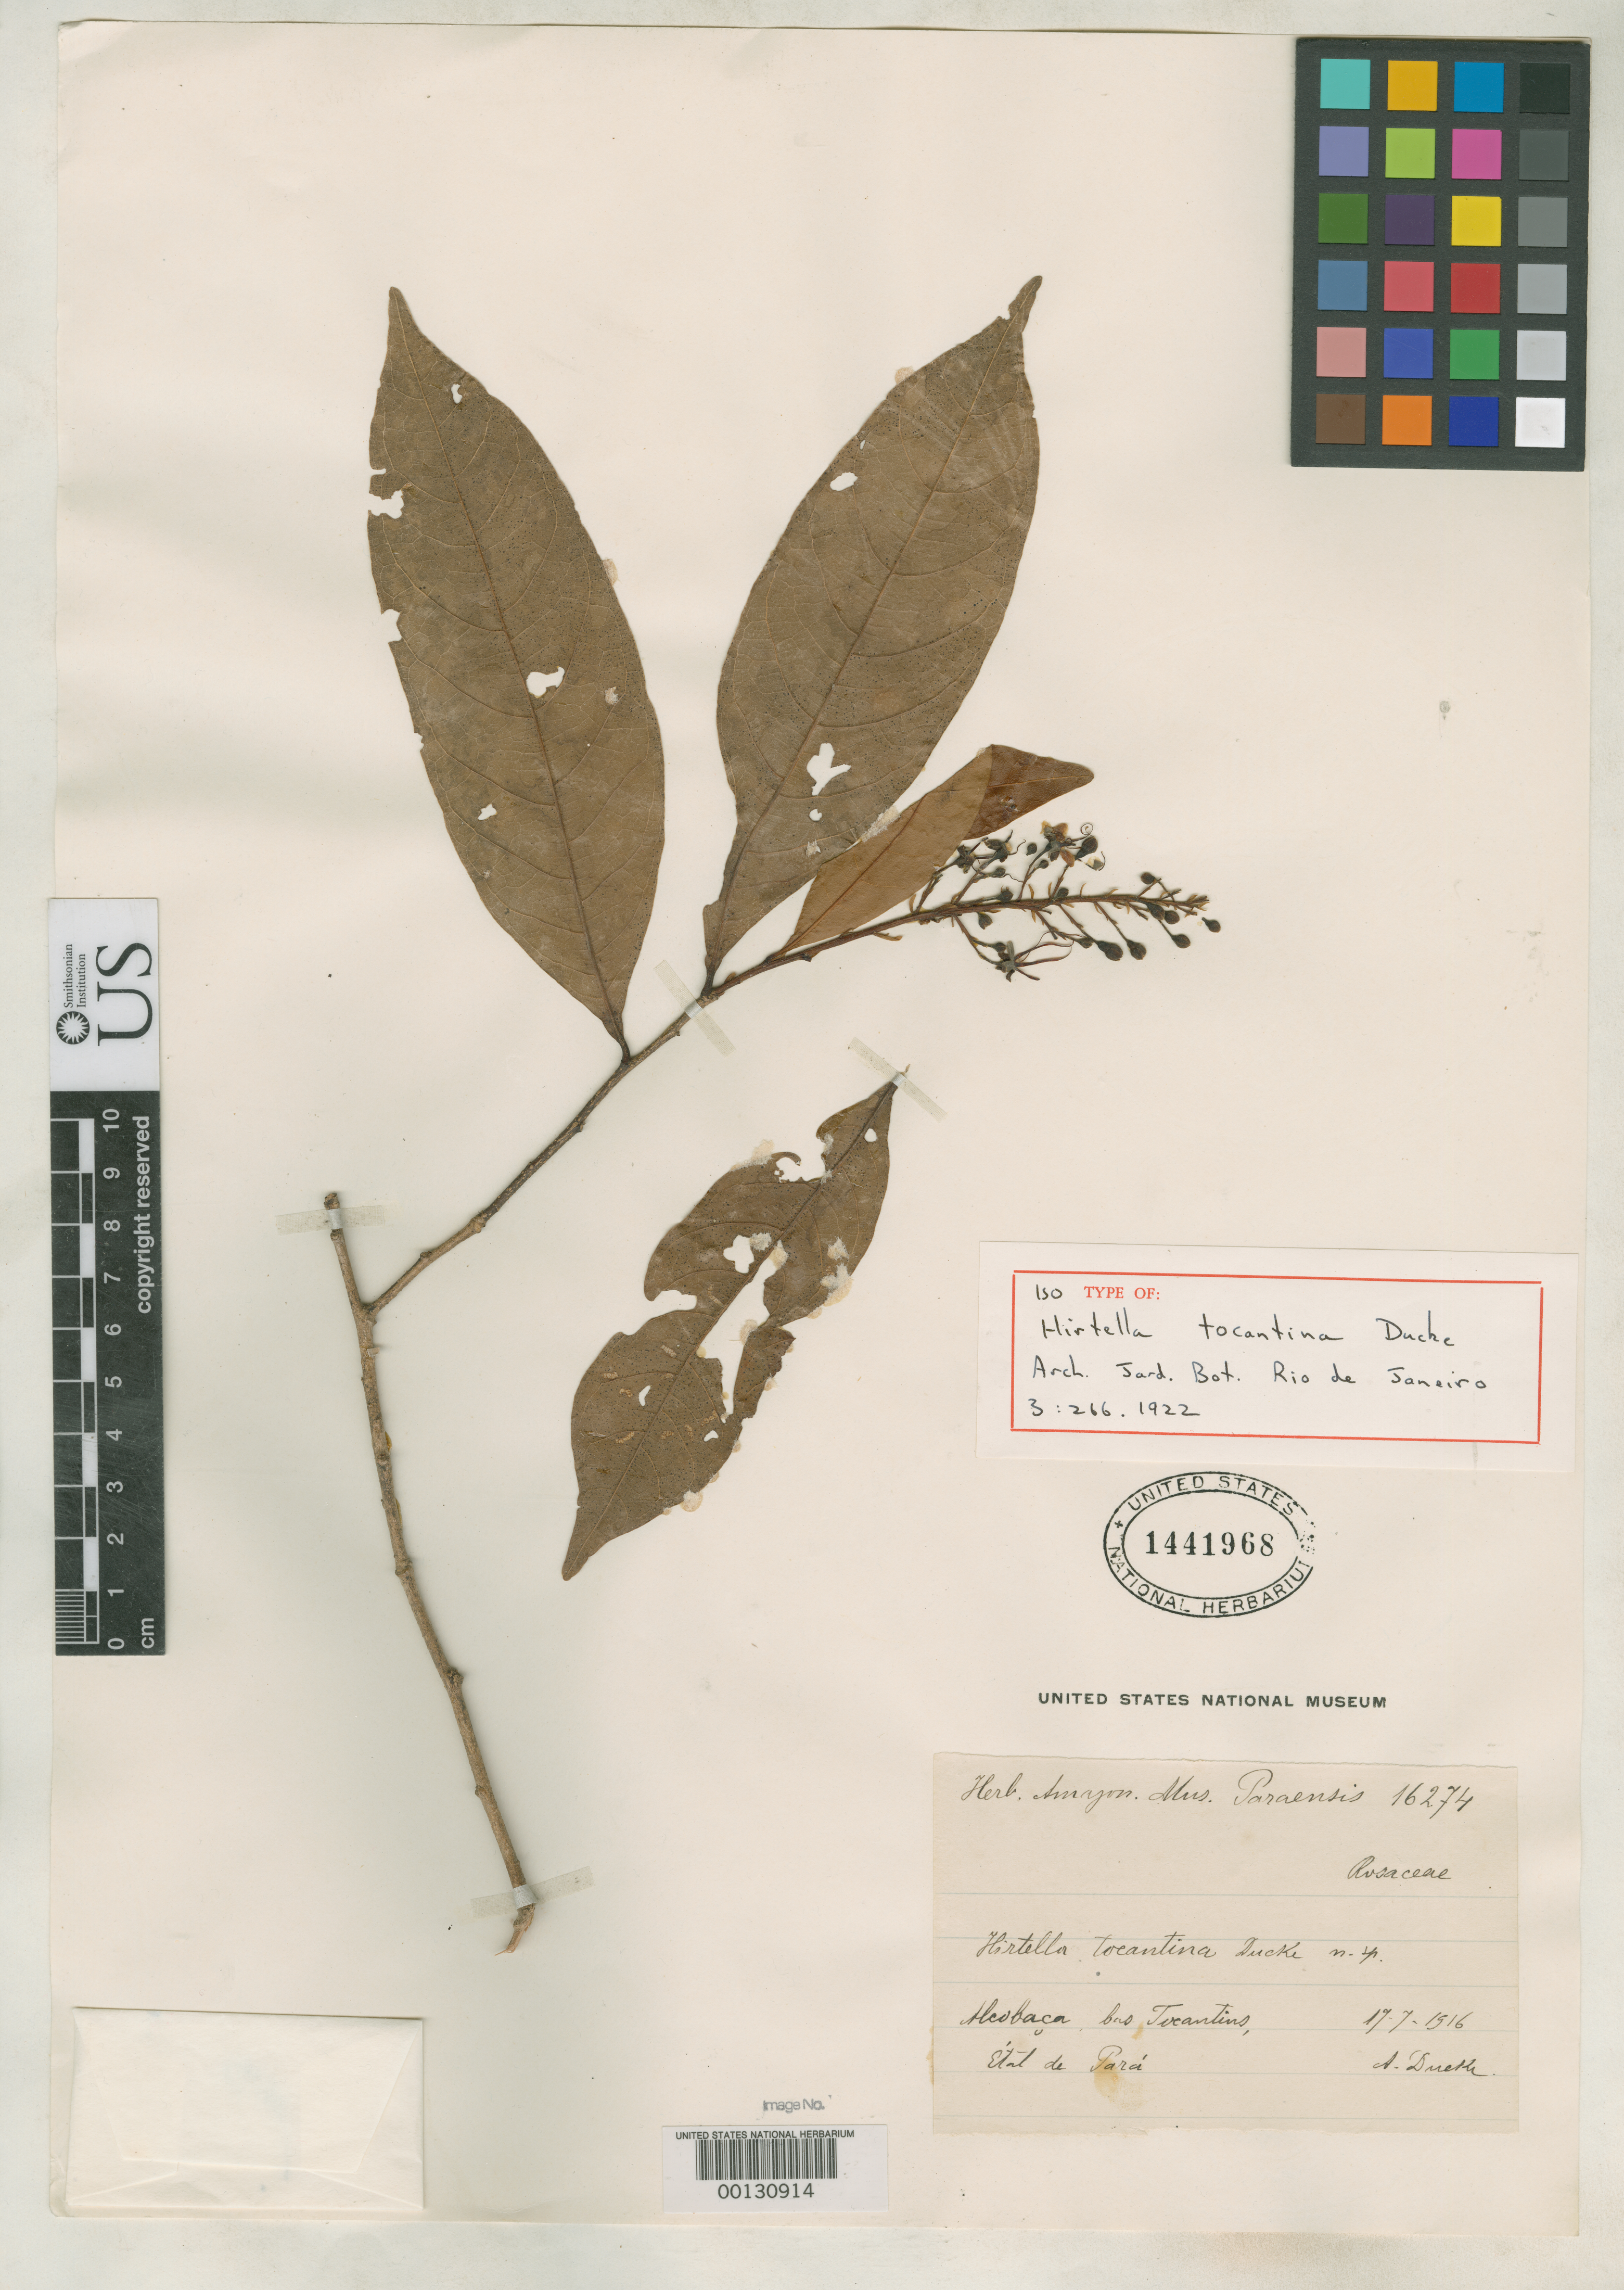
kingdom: Plantae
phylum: Tracheophyta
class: Magnoliopsida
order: Malpighiales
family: Chrysobalanaceae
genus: Hirtella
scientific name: Hirtella tocantina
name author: Ducke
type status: Isotype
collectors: A. Ducke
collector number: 16274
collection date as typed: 17 Jul 1916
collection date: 1916-07-17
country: Brazil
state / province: Pará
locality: Tocantius.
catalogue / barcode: US 1441968